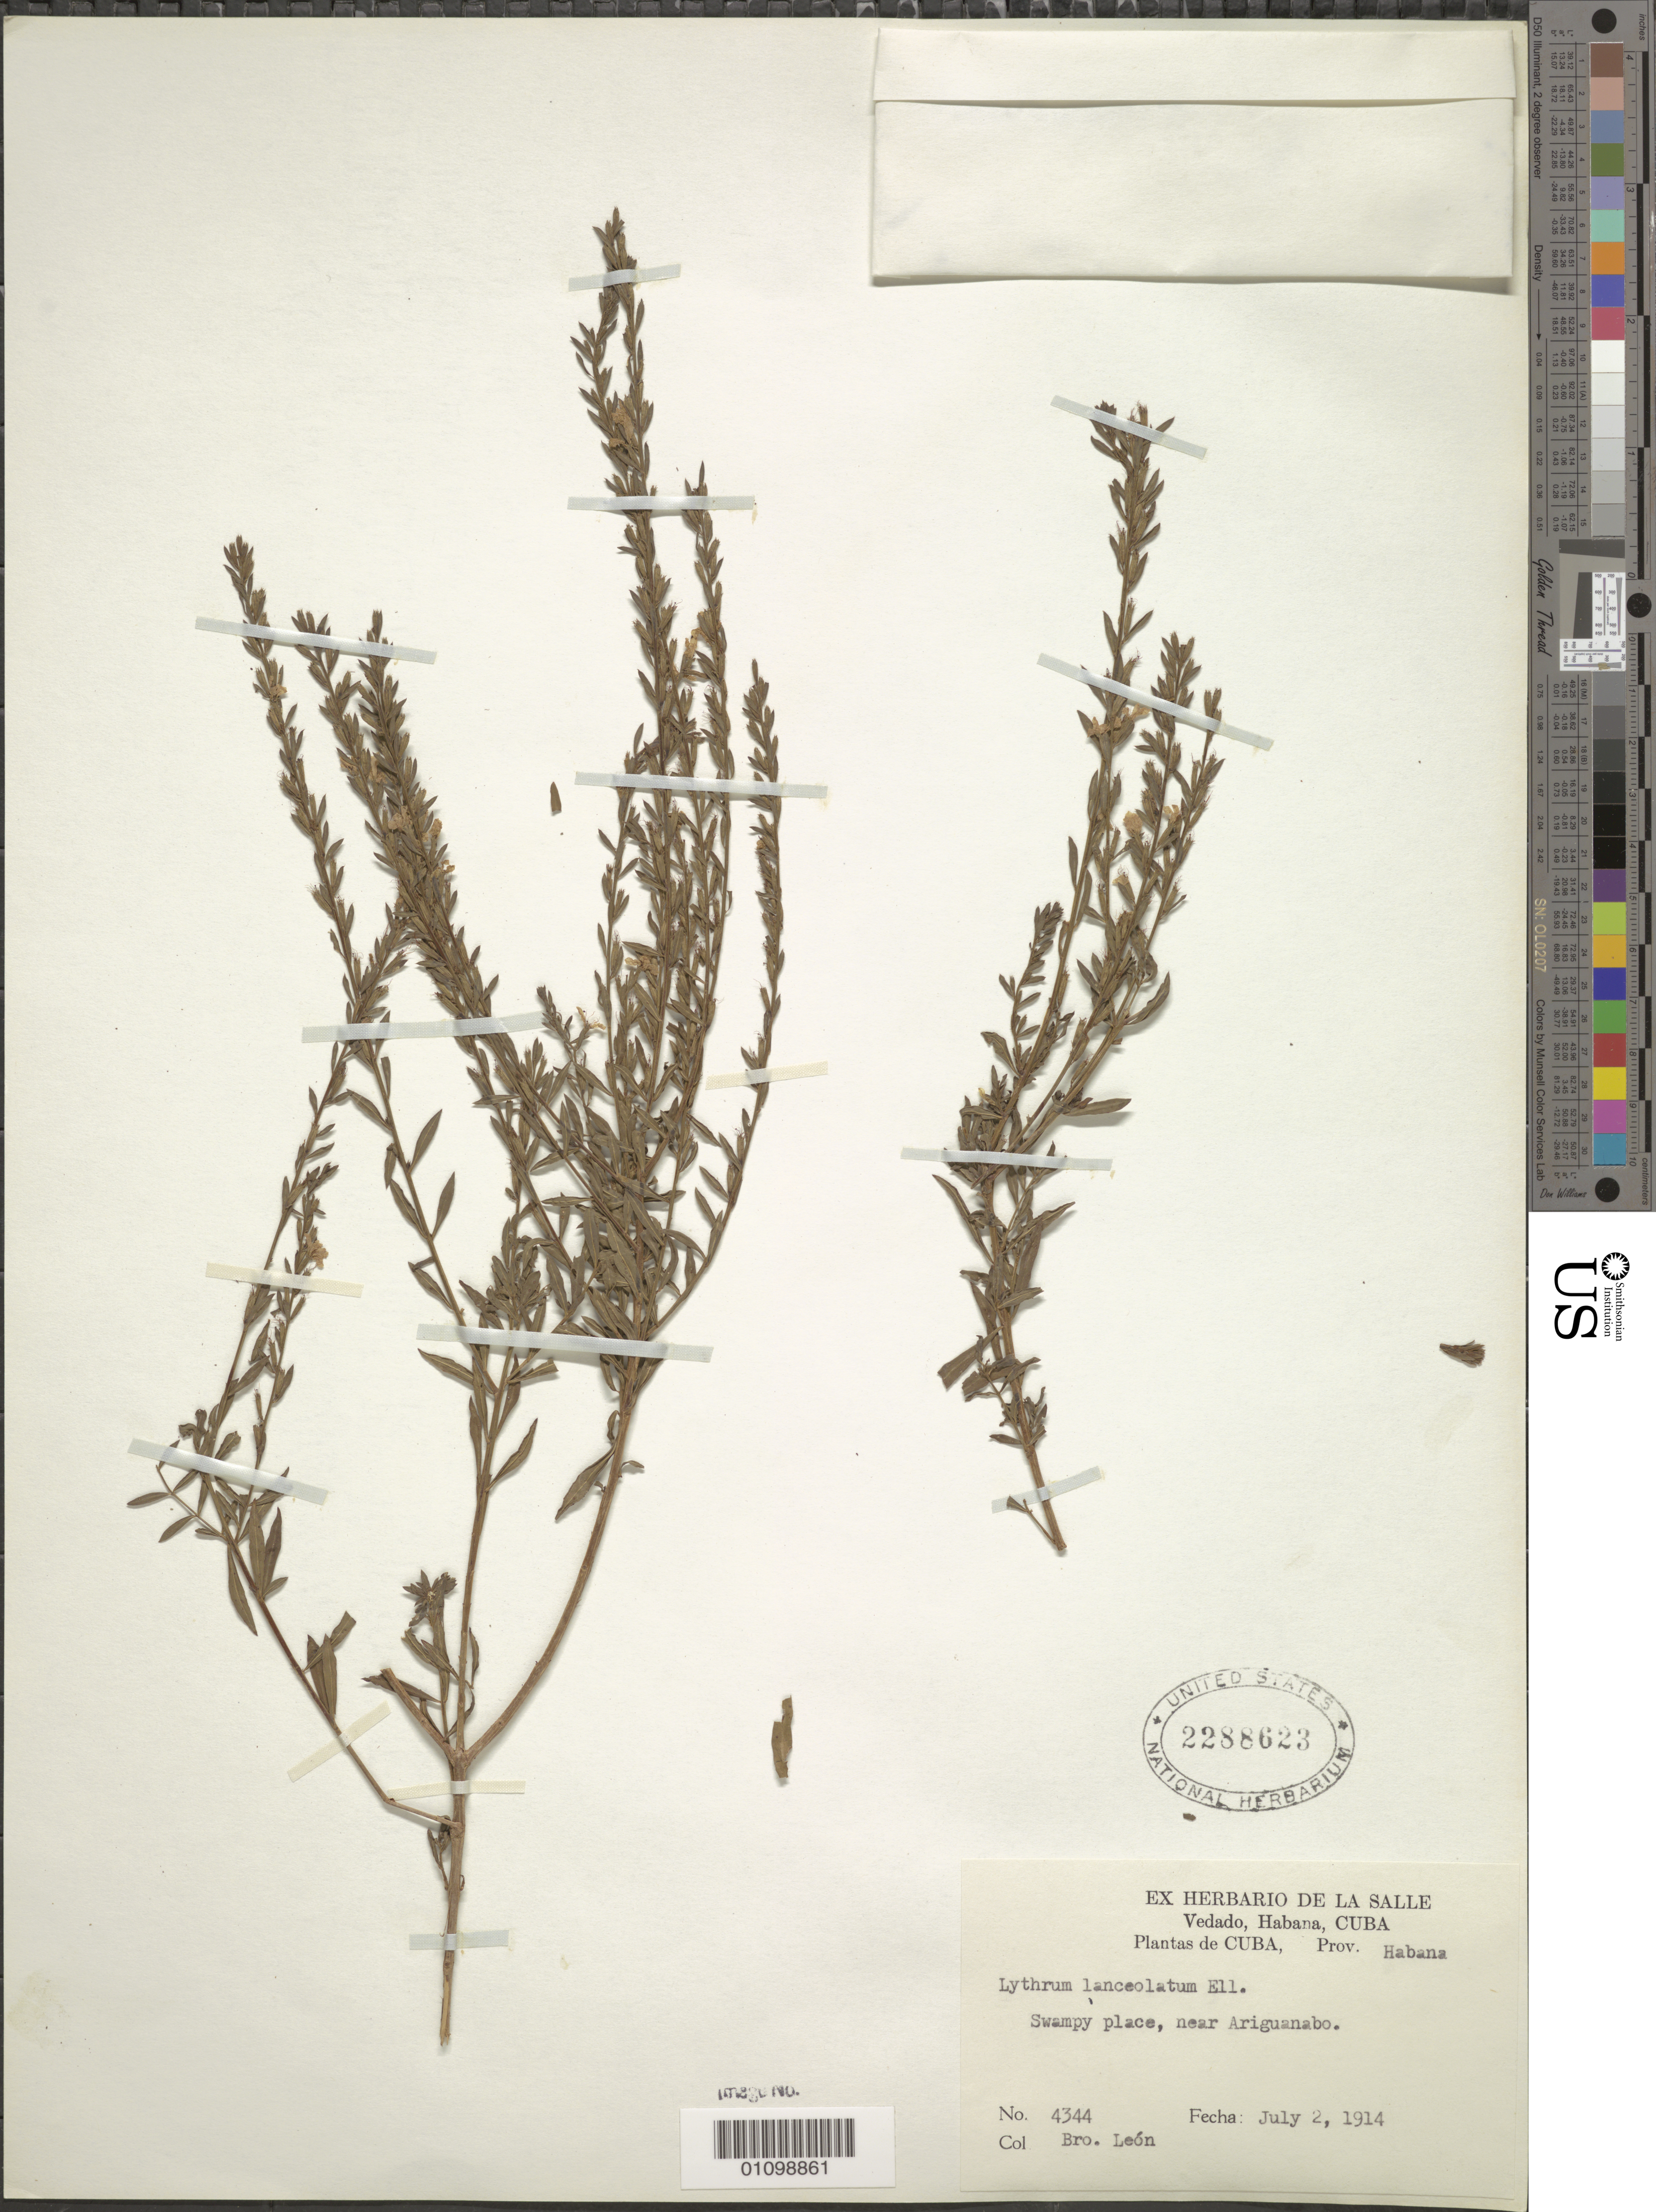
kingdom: Plantae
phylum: Tracheophyta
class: Magnoliopsida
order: Myrtales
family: Lythraceae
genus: Lythrum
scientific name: Lythrum lanceolatum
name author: Elliott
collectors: Bro. León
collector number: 4344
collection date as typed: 02 Jul 1914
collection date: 1914-07-02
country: Cuba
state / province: La Habana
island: Cuba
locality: Swampy place, near Ariguanabo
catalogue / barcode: US 2288623